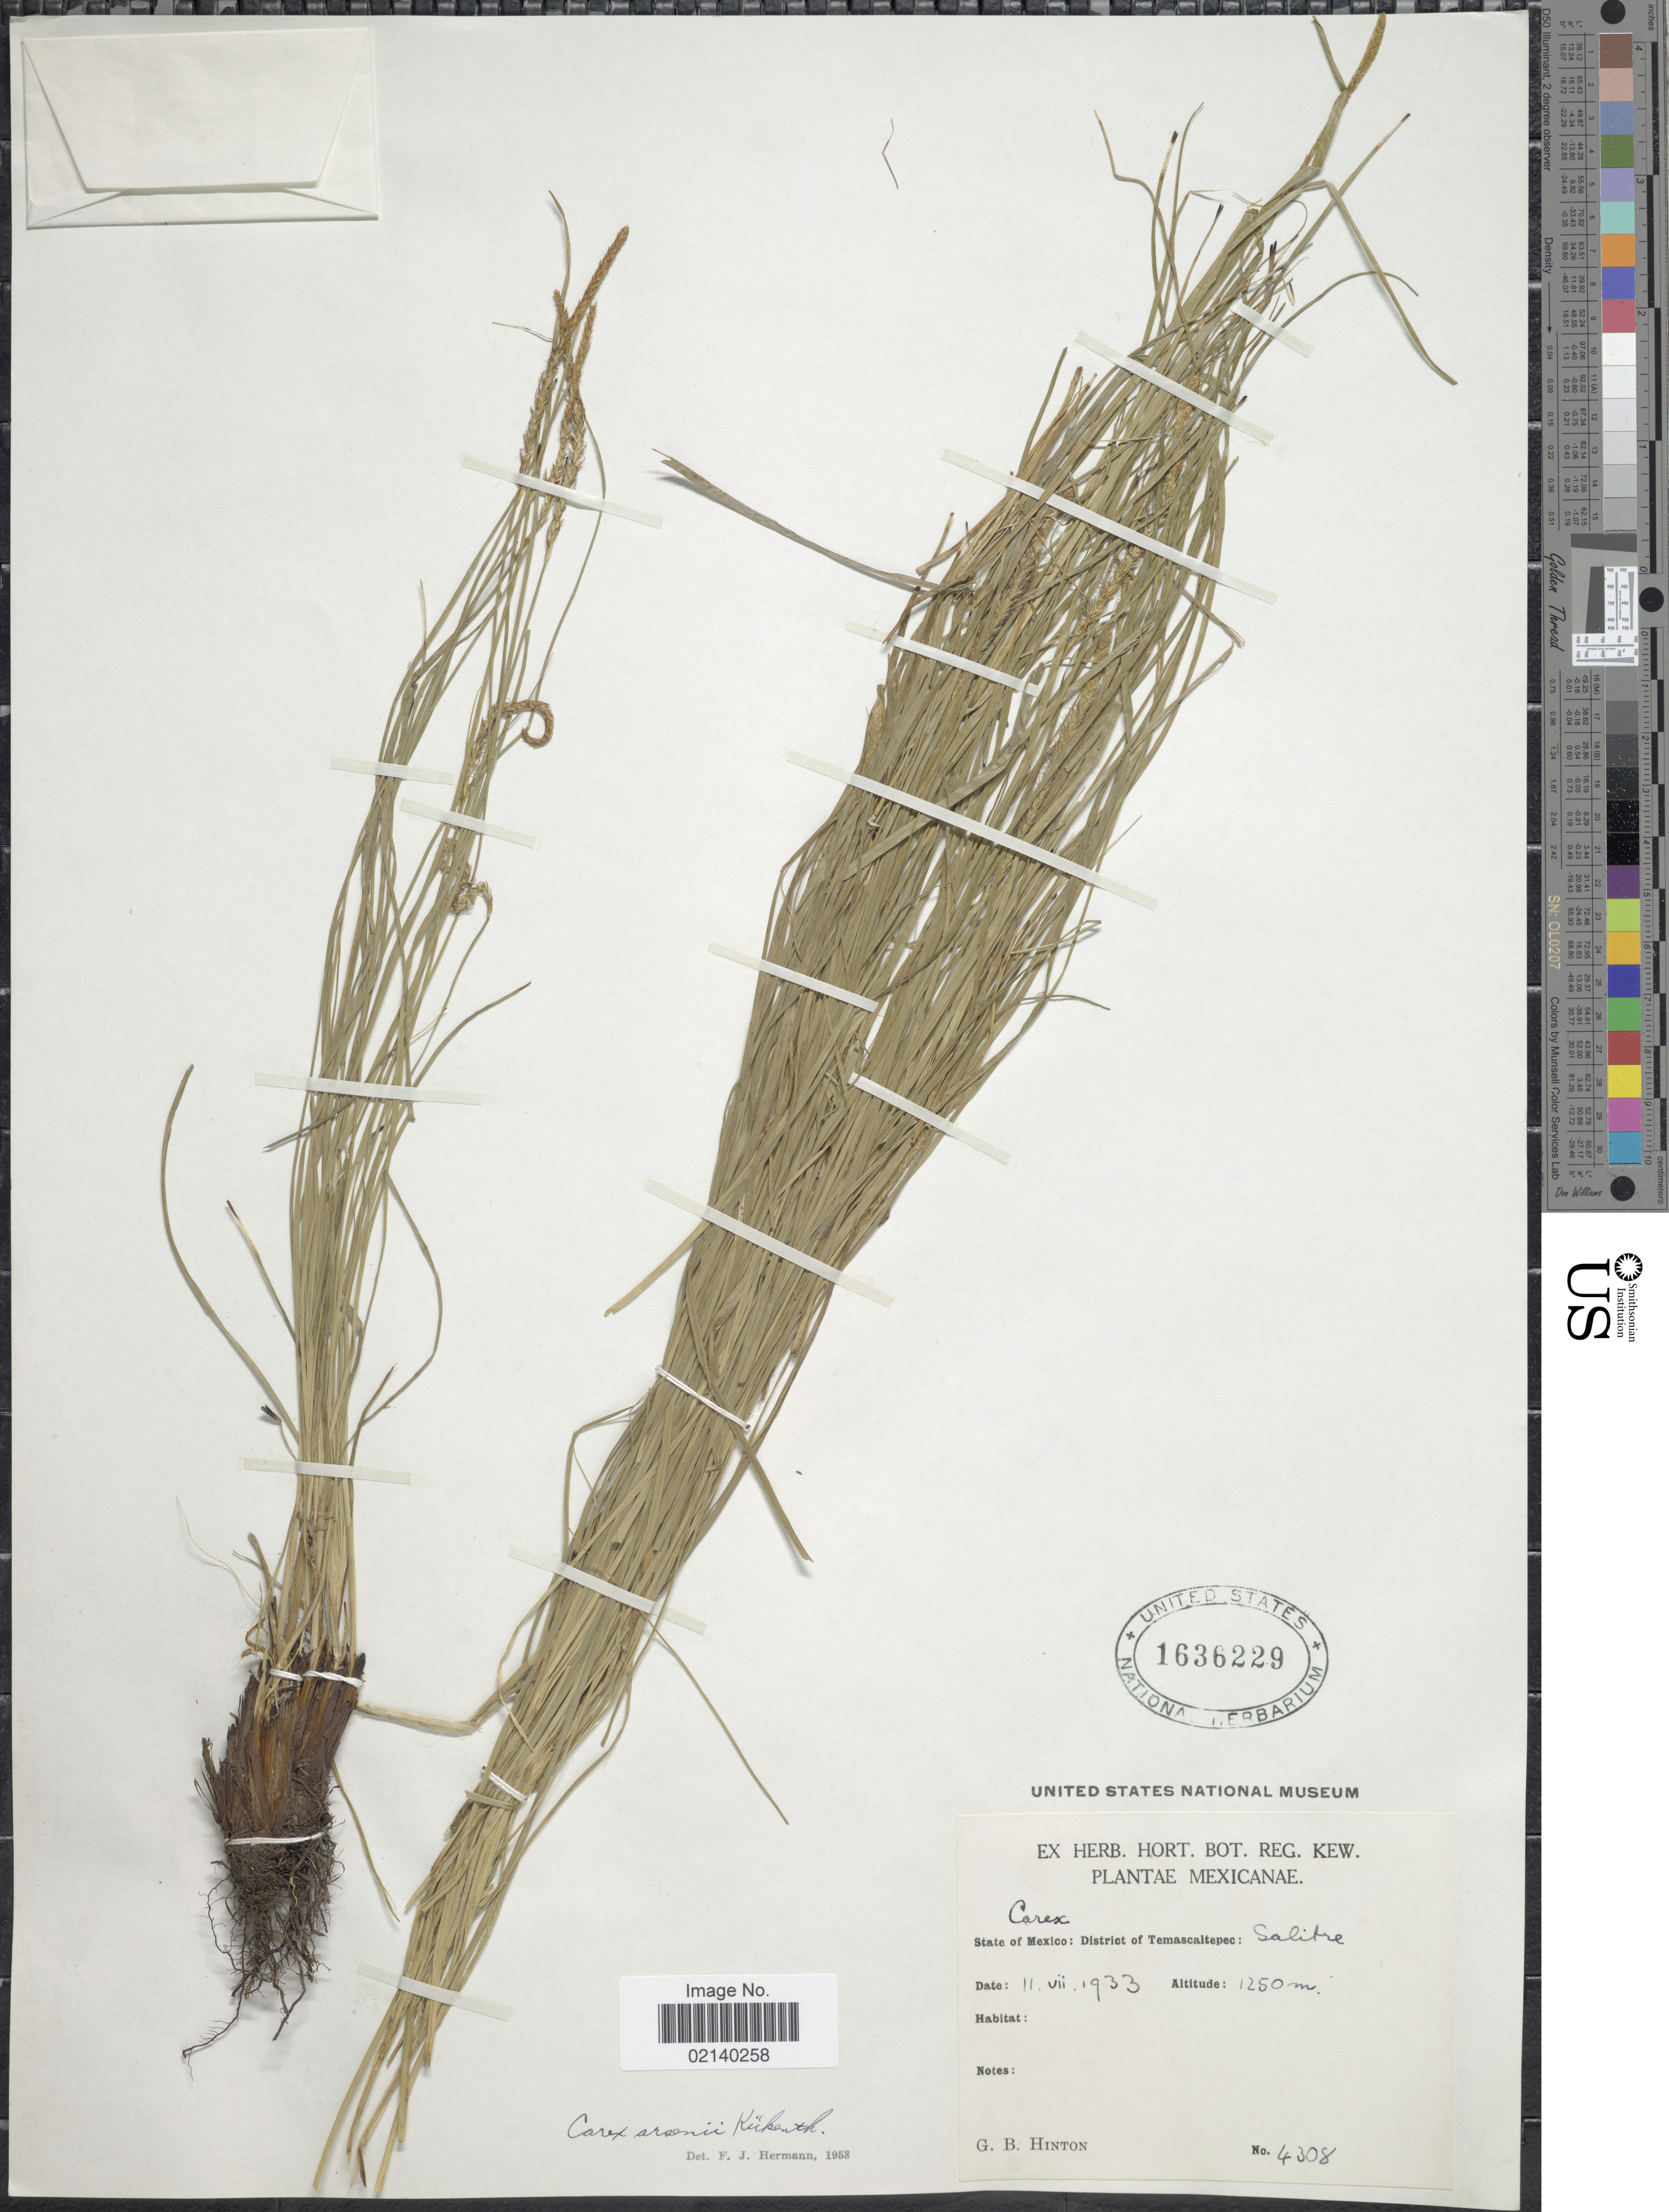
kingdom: Plantae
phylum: Tracheophyta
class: Liliopsida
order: Poales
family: Cyperaceae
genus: Carex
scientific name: Carex arsenii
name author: Kük.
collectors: G. B. Hinton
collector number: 4308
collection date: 1933-07-11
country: Mexico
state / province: México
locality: District of Temascaltepec: Salitre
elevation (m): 1250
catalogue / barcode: US 1636229